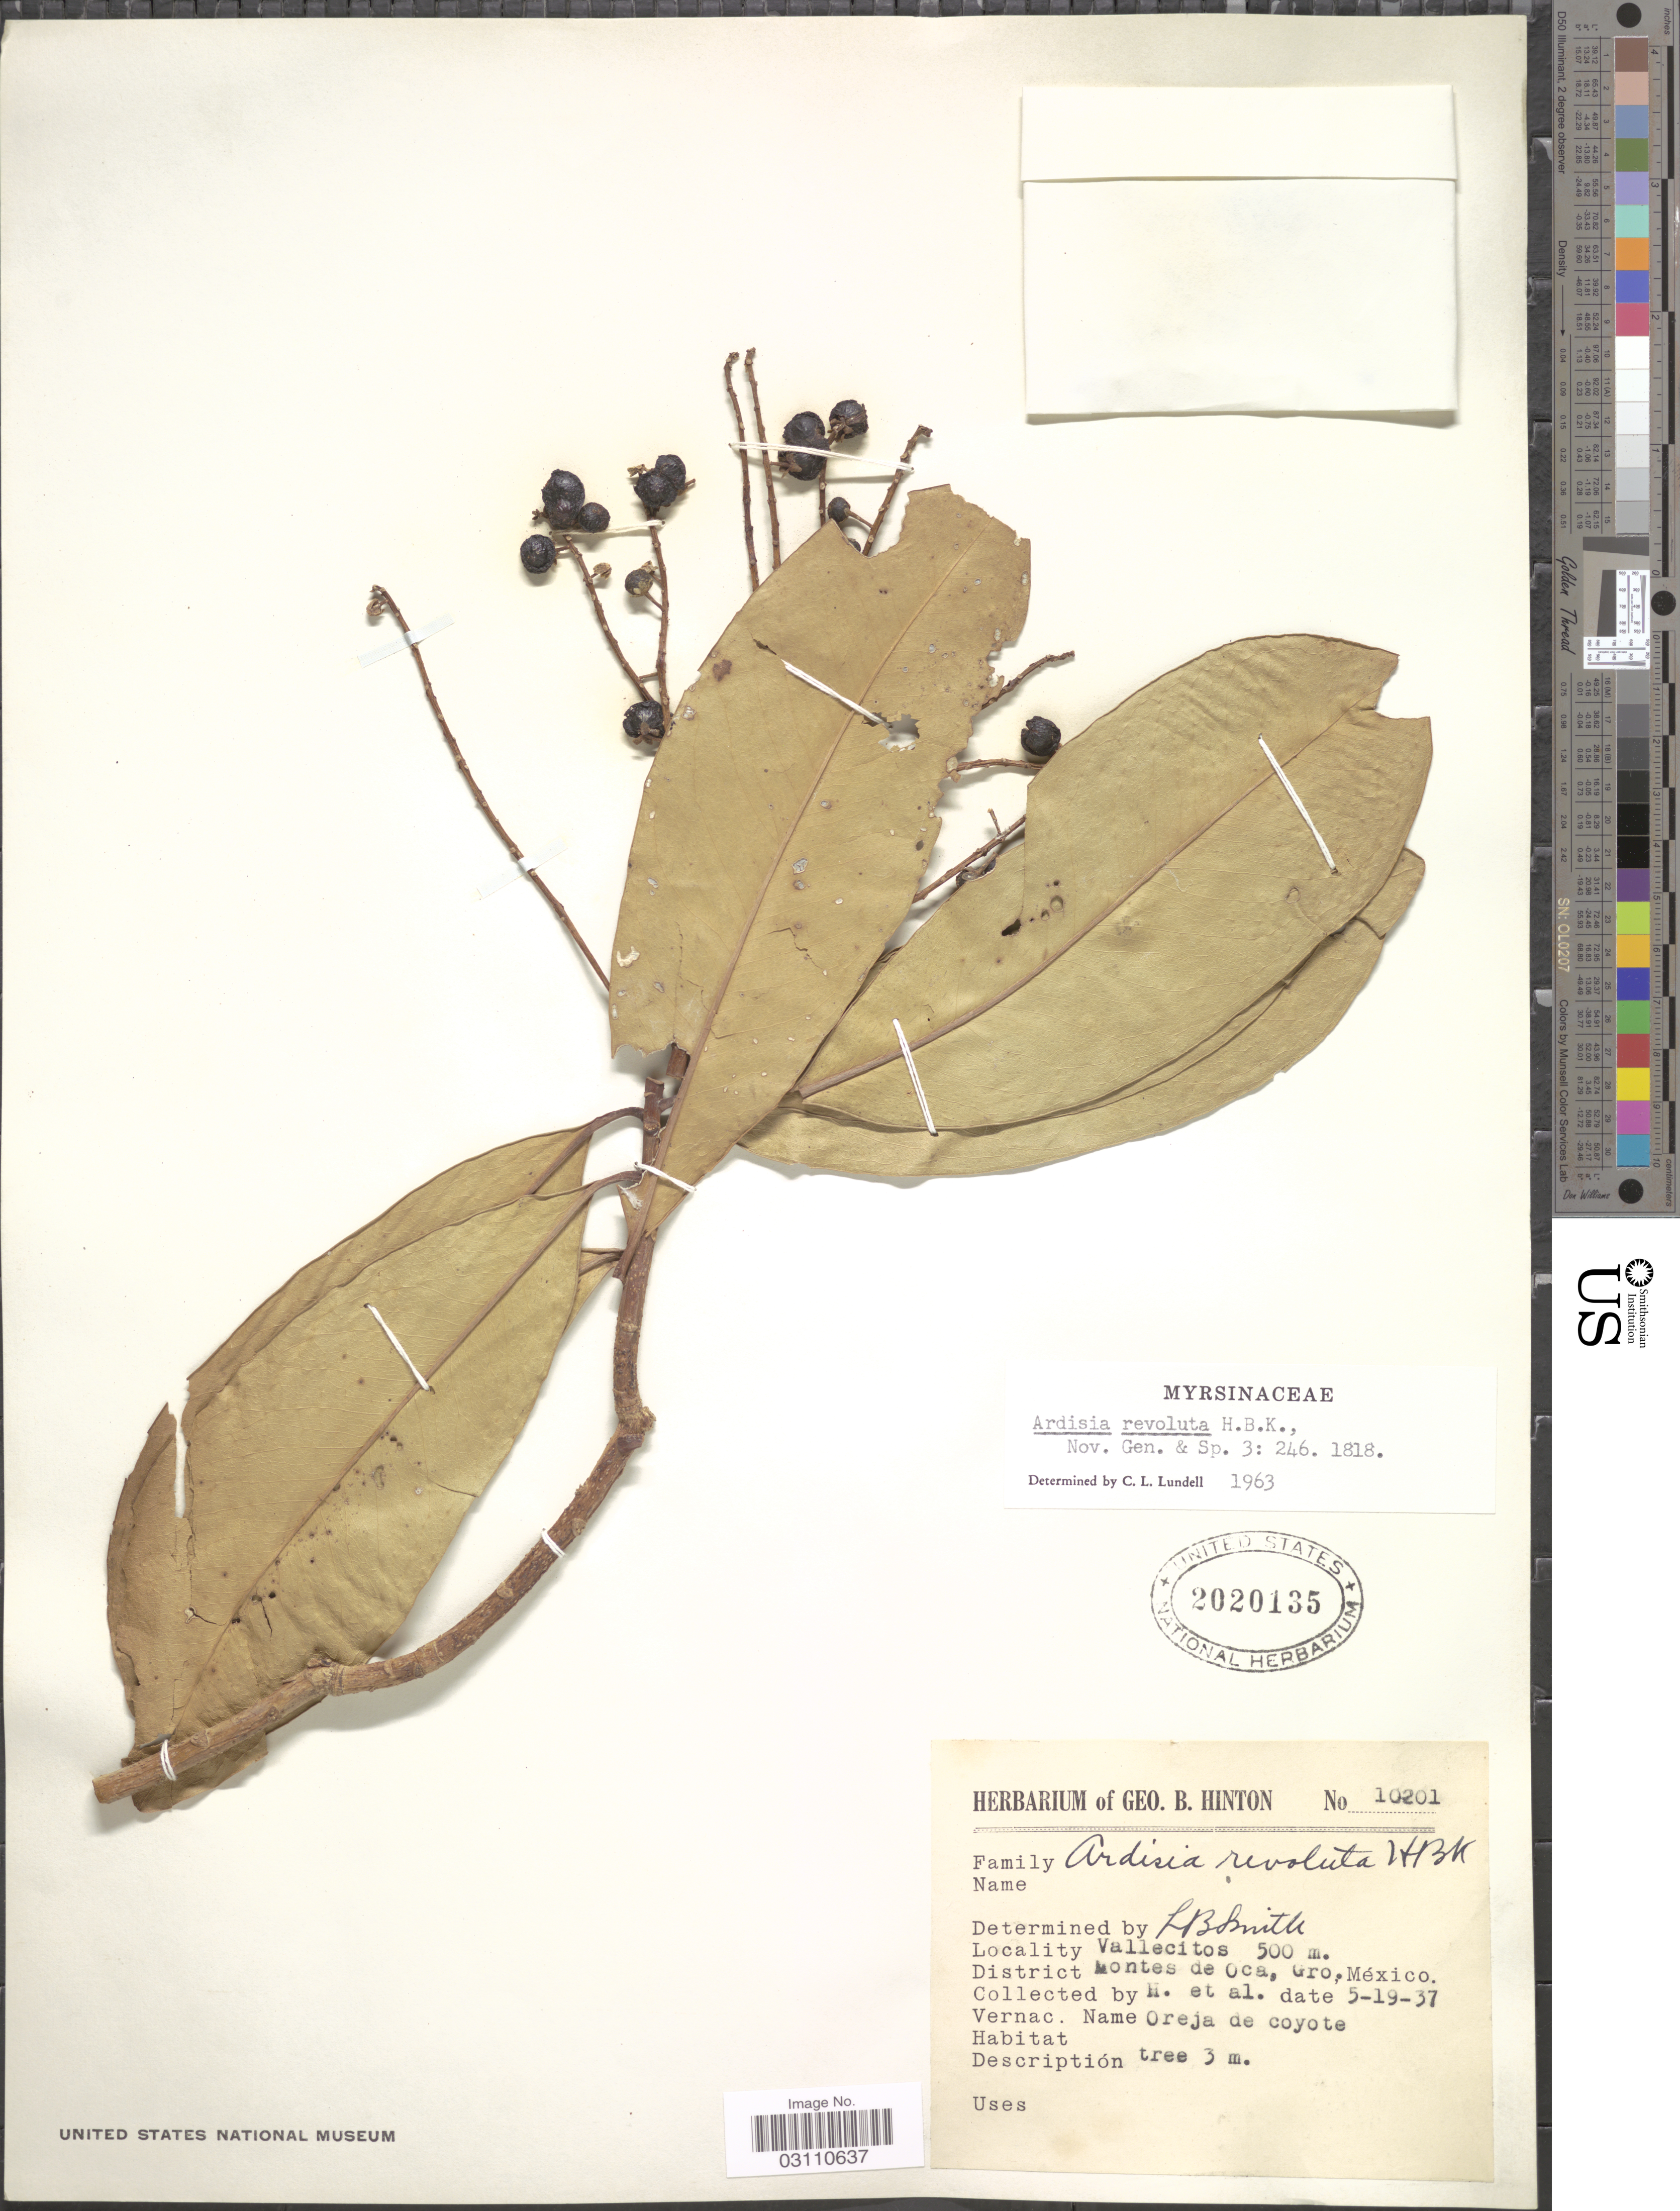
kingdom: Plantae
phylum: Tracheophyta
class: Magnoliopsida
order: Ericales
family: Primulaceae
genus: Ardisia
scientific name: Ardisia revoluta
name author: Kunth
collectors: G. B. Hinton & et al.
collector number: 10201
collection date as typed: Transcribed d/m/y: 19/5/37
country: Mexico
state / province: Guerrero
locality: Vallecitos. District Montes de Oca.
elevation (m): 500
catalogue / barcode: US 2020135